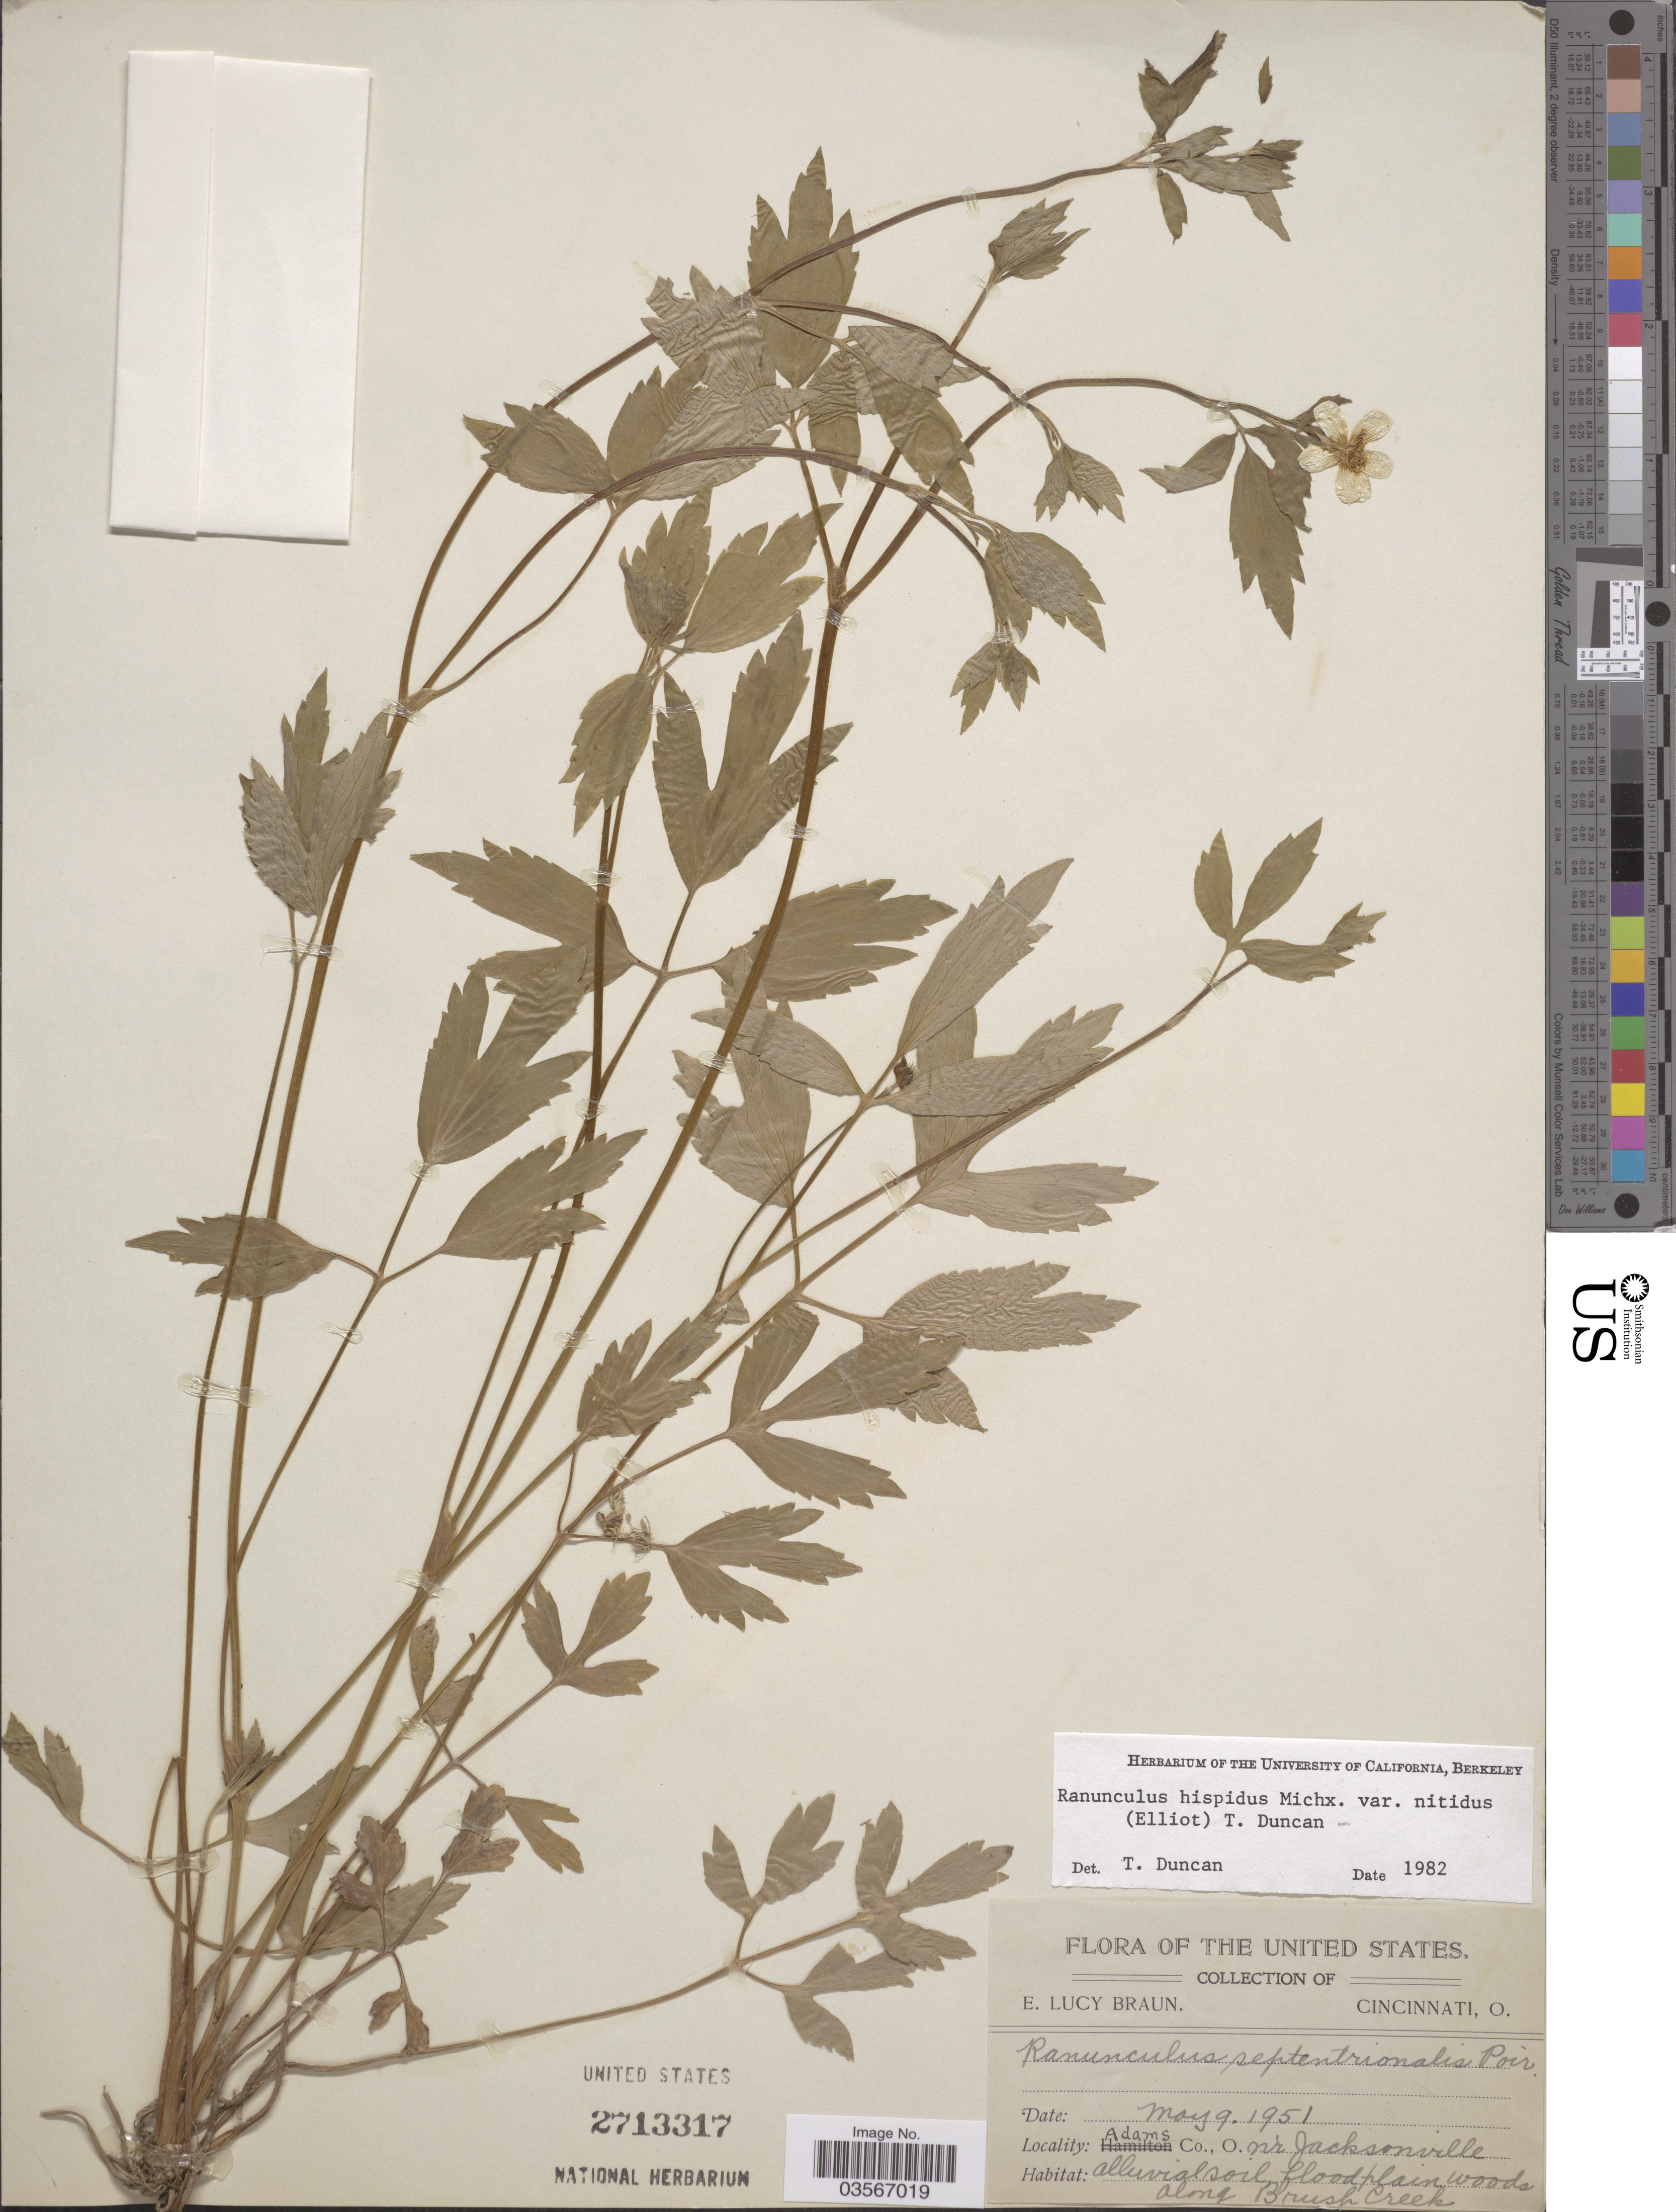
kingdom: Plantae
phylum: Tracheophyta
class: Magnoliopsida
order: Ranunculales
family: Ranunculaceae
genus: Ranunculus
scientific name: Ranunculus hispidus var. nitidus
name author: (Chapm.) T. Duncan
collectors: E. L. Braun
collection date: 1951-05-09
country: United States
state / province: Ohio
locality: Adams Co., nr Jacksonville. Flood plain woods along Brush Creek.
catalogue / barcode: US 2713317